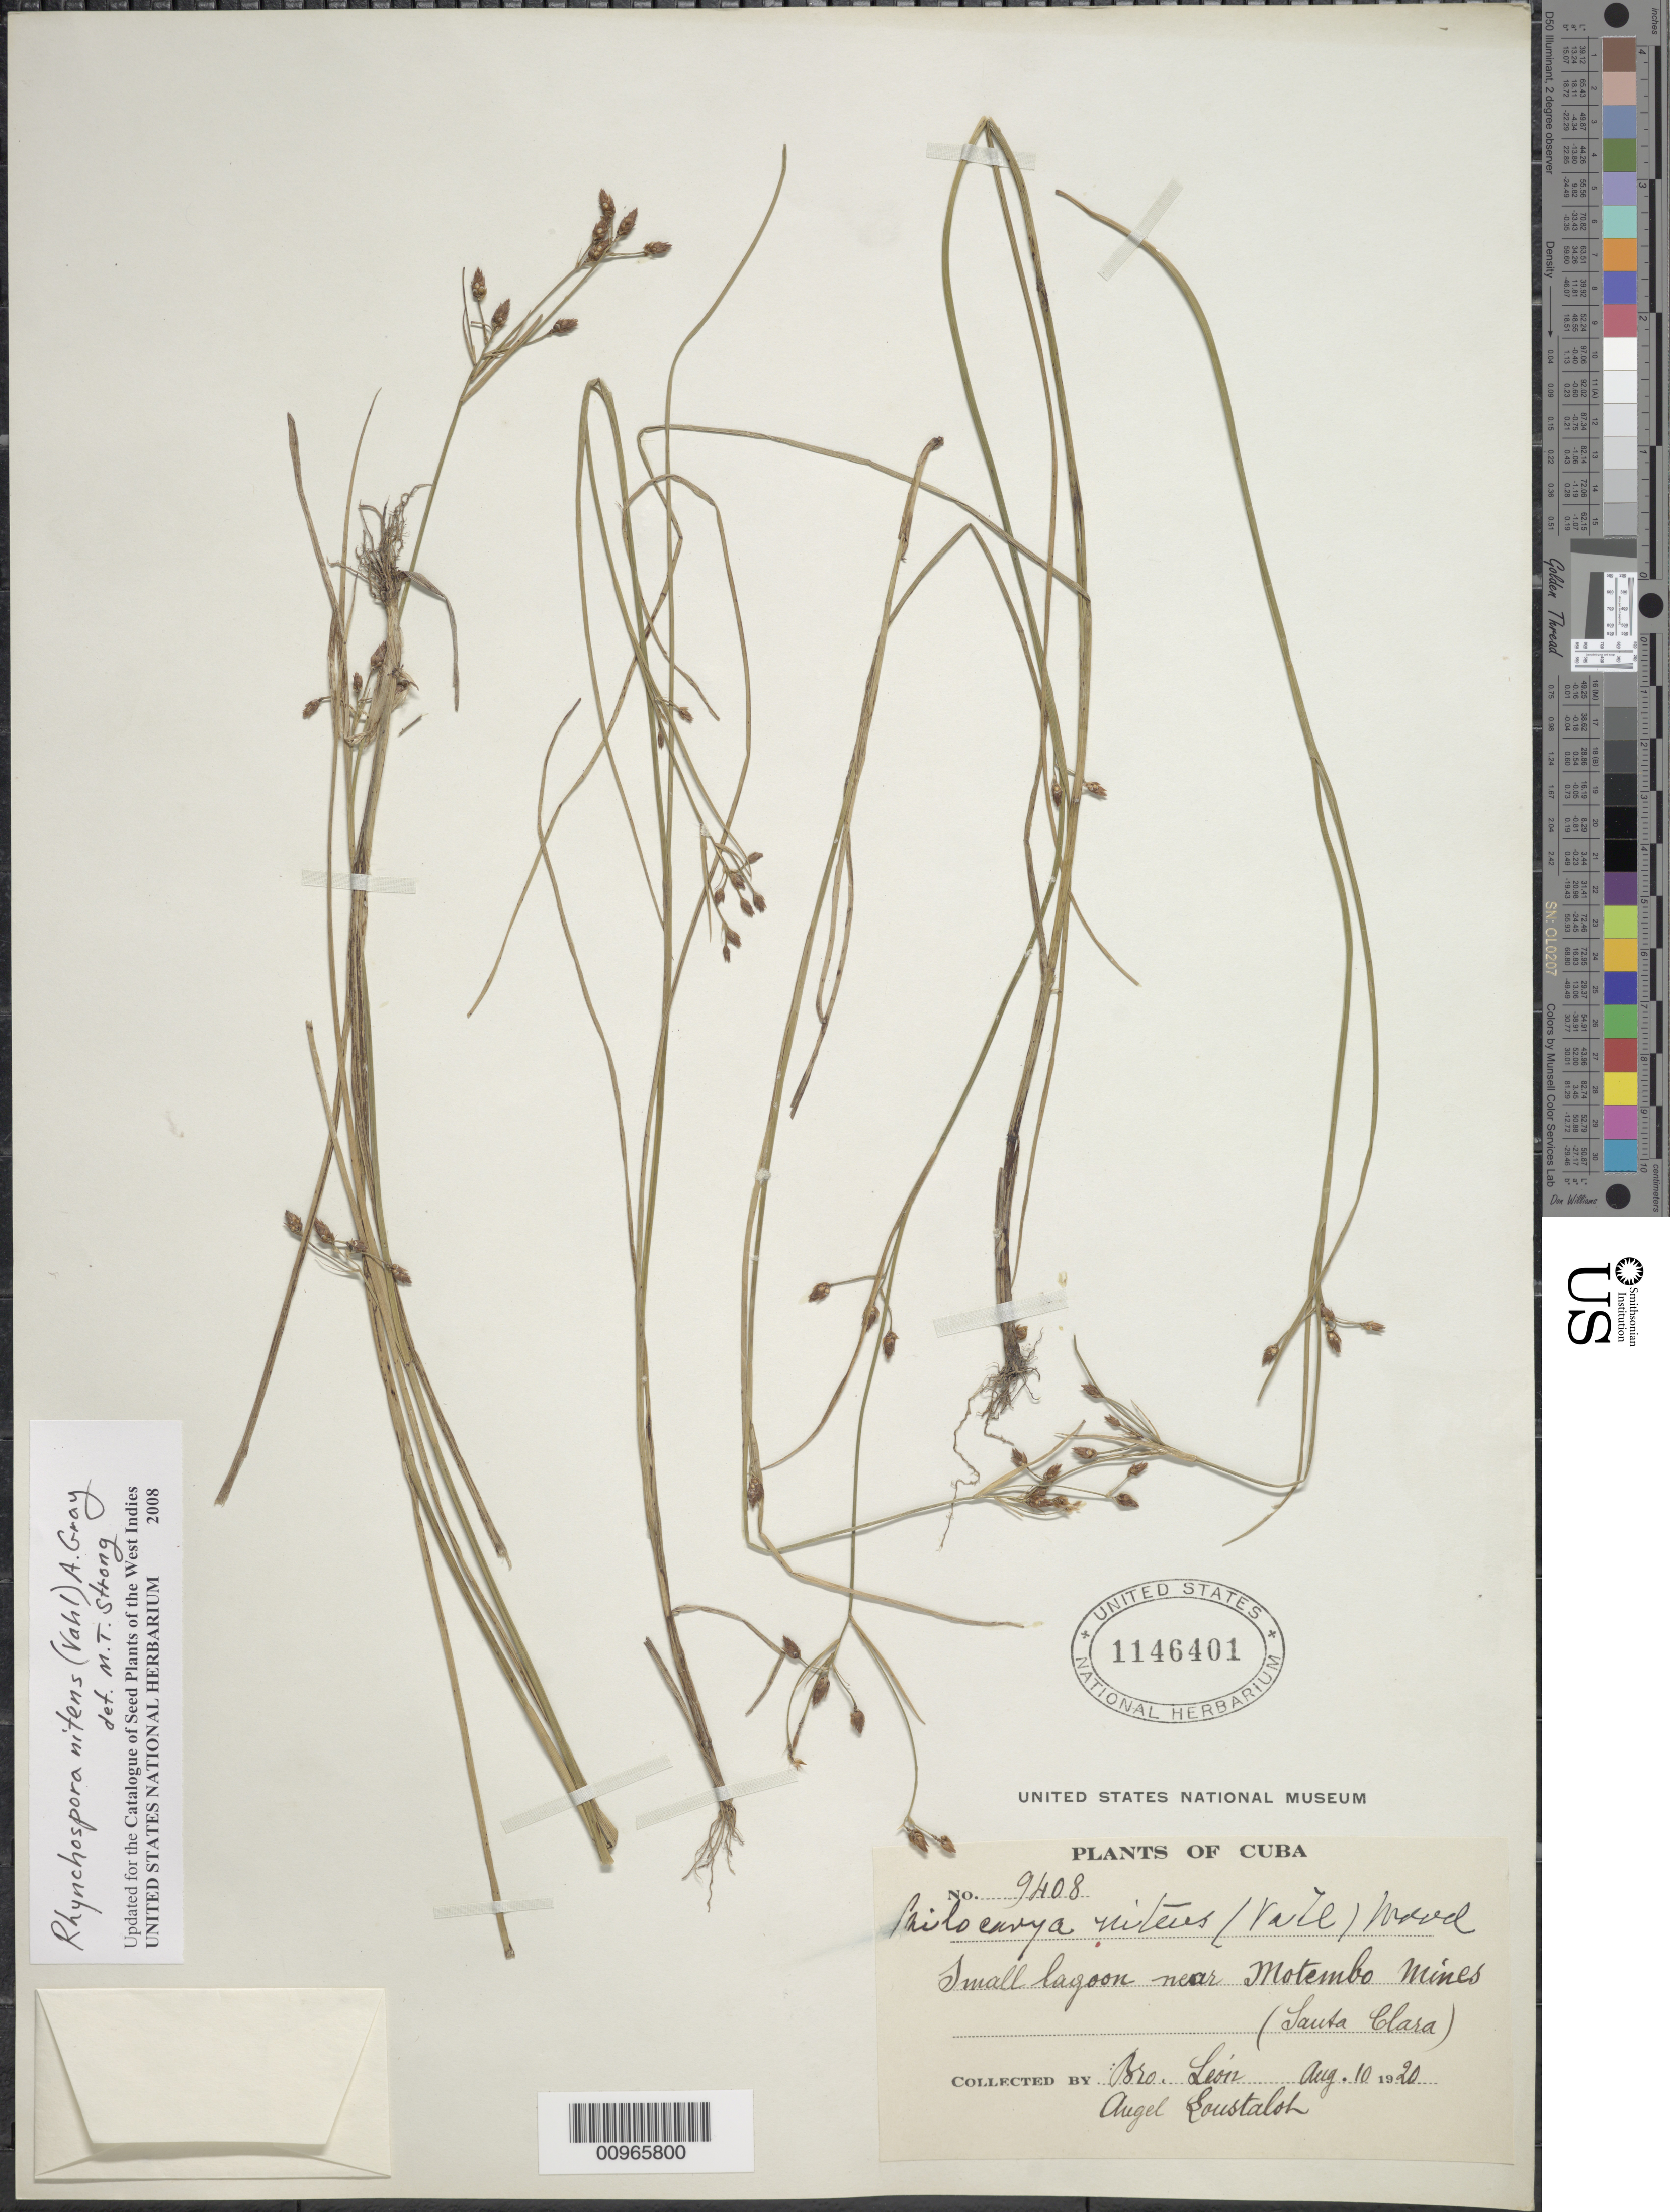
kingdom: Plantae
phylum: Tracheophyta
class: Liliopsida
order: Poales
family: Cyperaceae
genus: Rhynchospora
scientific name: Rhynchospora nitens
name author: (Vahl) A. Gray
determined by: Strong, M. T., (US), Smithsonian Institution - National Museum of Natural History (UNITED STATES)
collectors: Bro. León & A. Goustaloh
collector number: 9408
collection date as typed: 10 Aug 1920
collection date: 1920-08-10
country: Cuba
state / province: Las Villas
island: Cuba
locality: Small lagoon near Motembo Mines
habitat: Small lagoon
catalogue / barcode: US 1146401